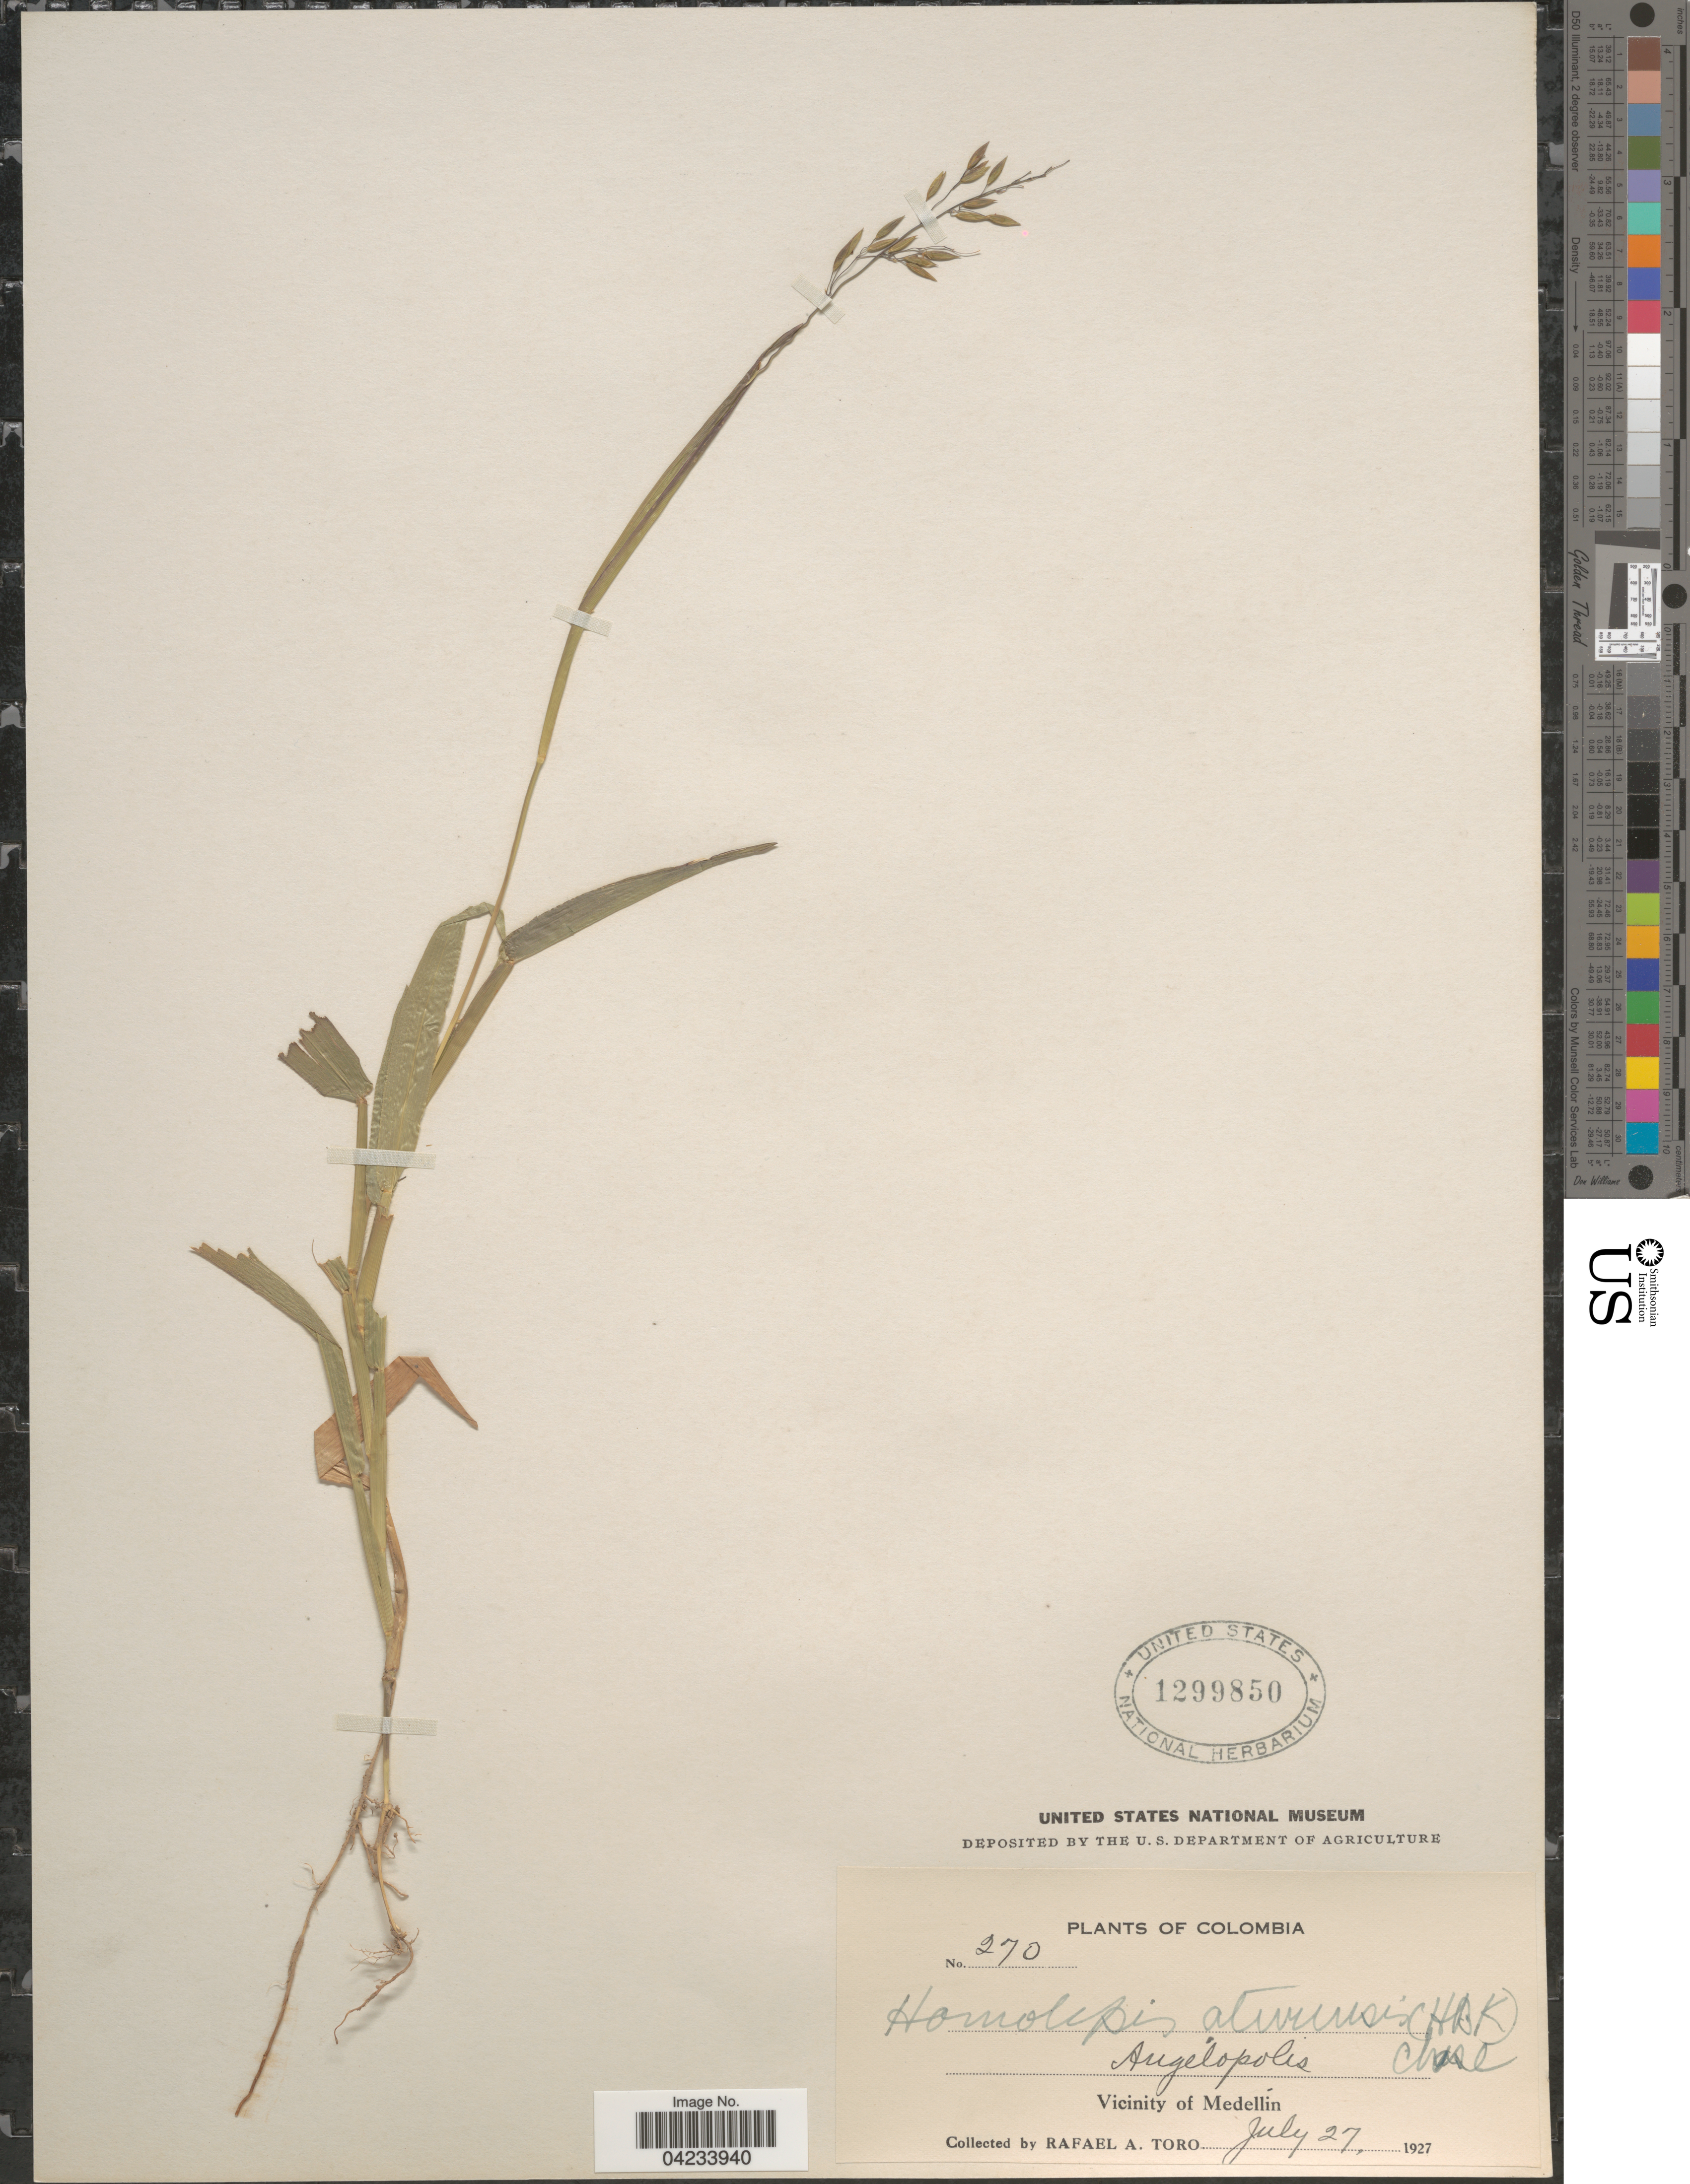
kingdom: Plantae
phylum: Tracheophyta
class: Liliopsida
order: Poales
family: Poaceae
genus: Homolepis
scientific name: Homolepis aturensis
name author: (Kunth) Chase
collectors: R. A. Toro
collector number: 270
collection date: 1927-07-27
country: Colombia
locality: Angelopolis. Vicinity of Medellín.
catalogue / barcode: US 1299850